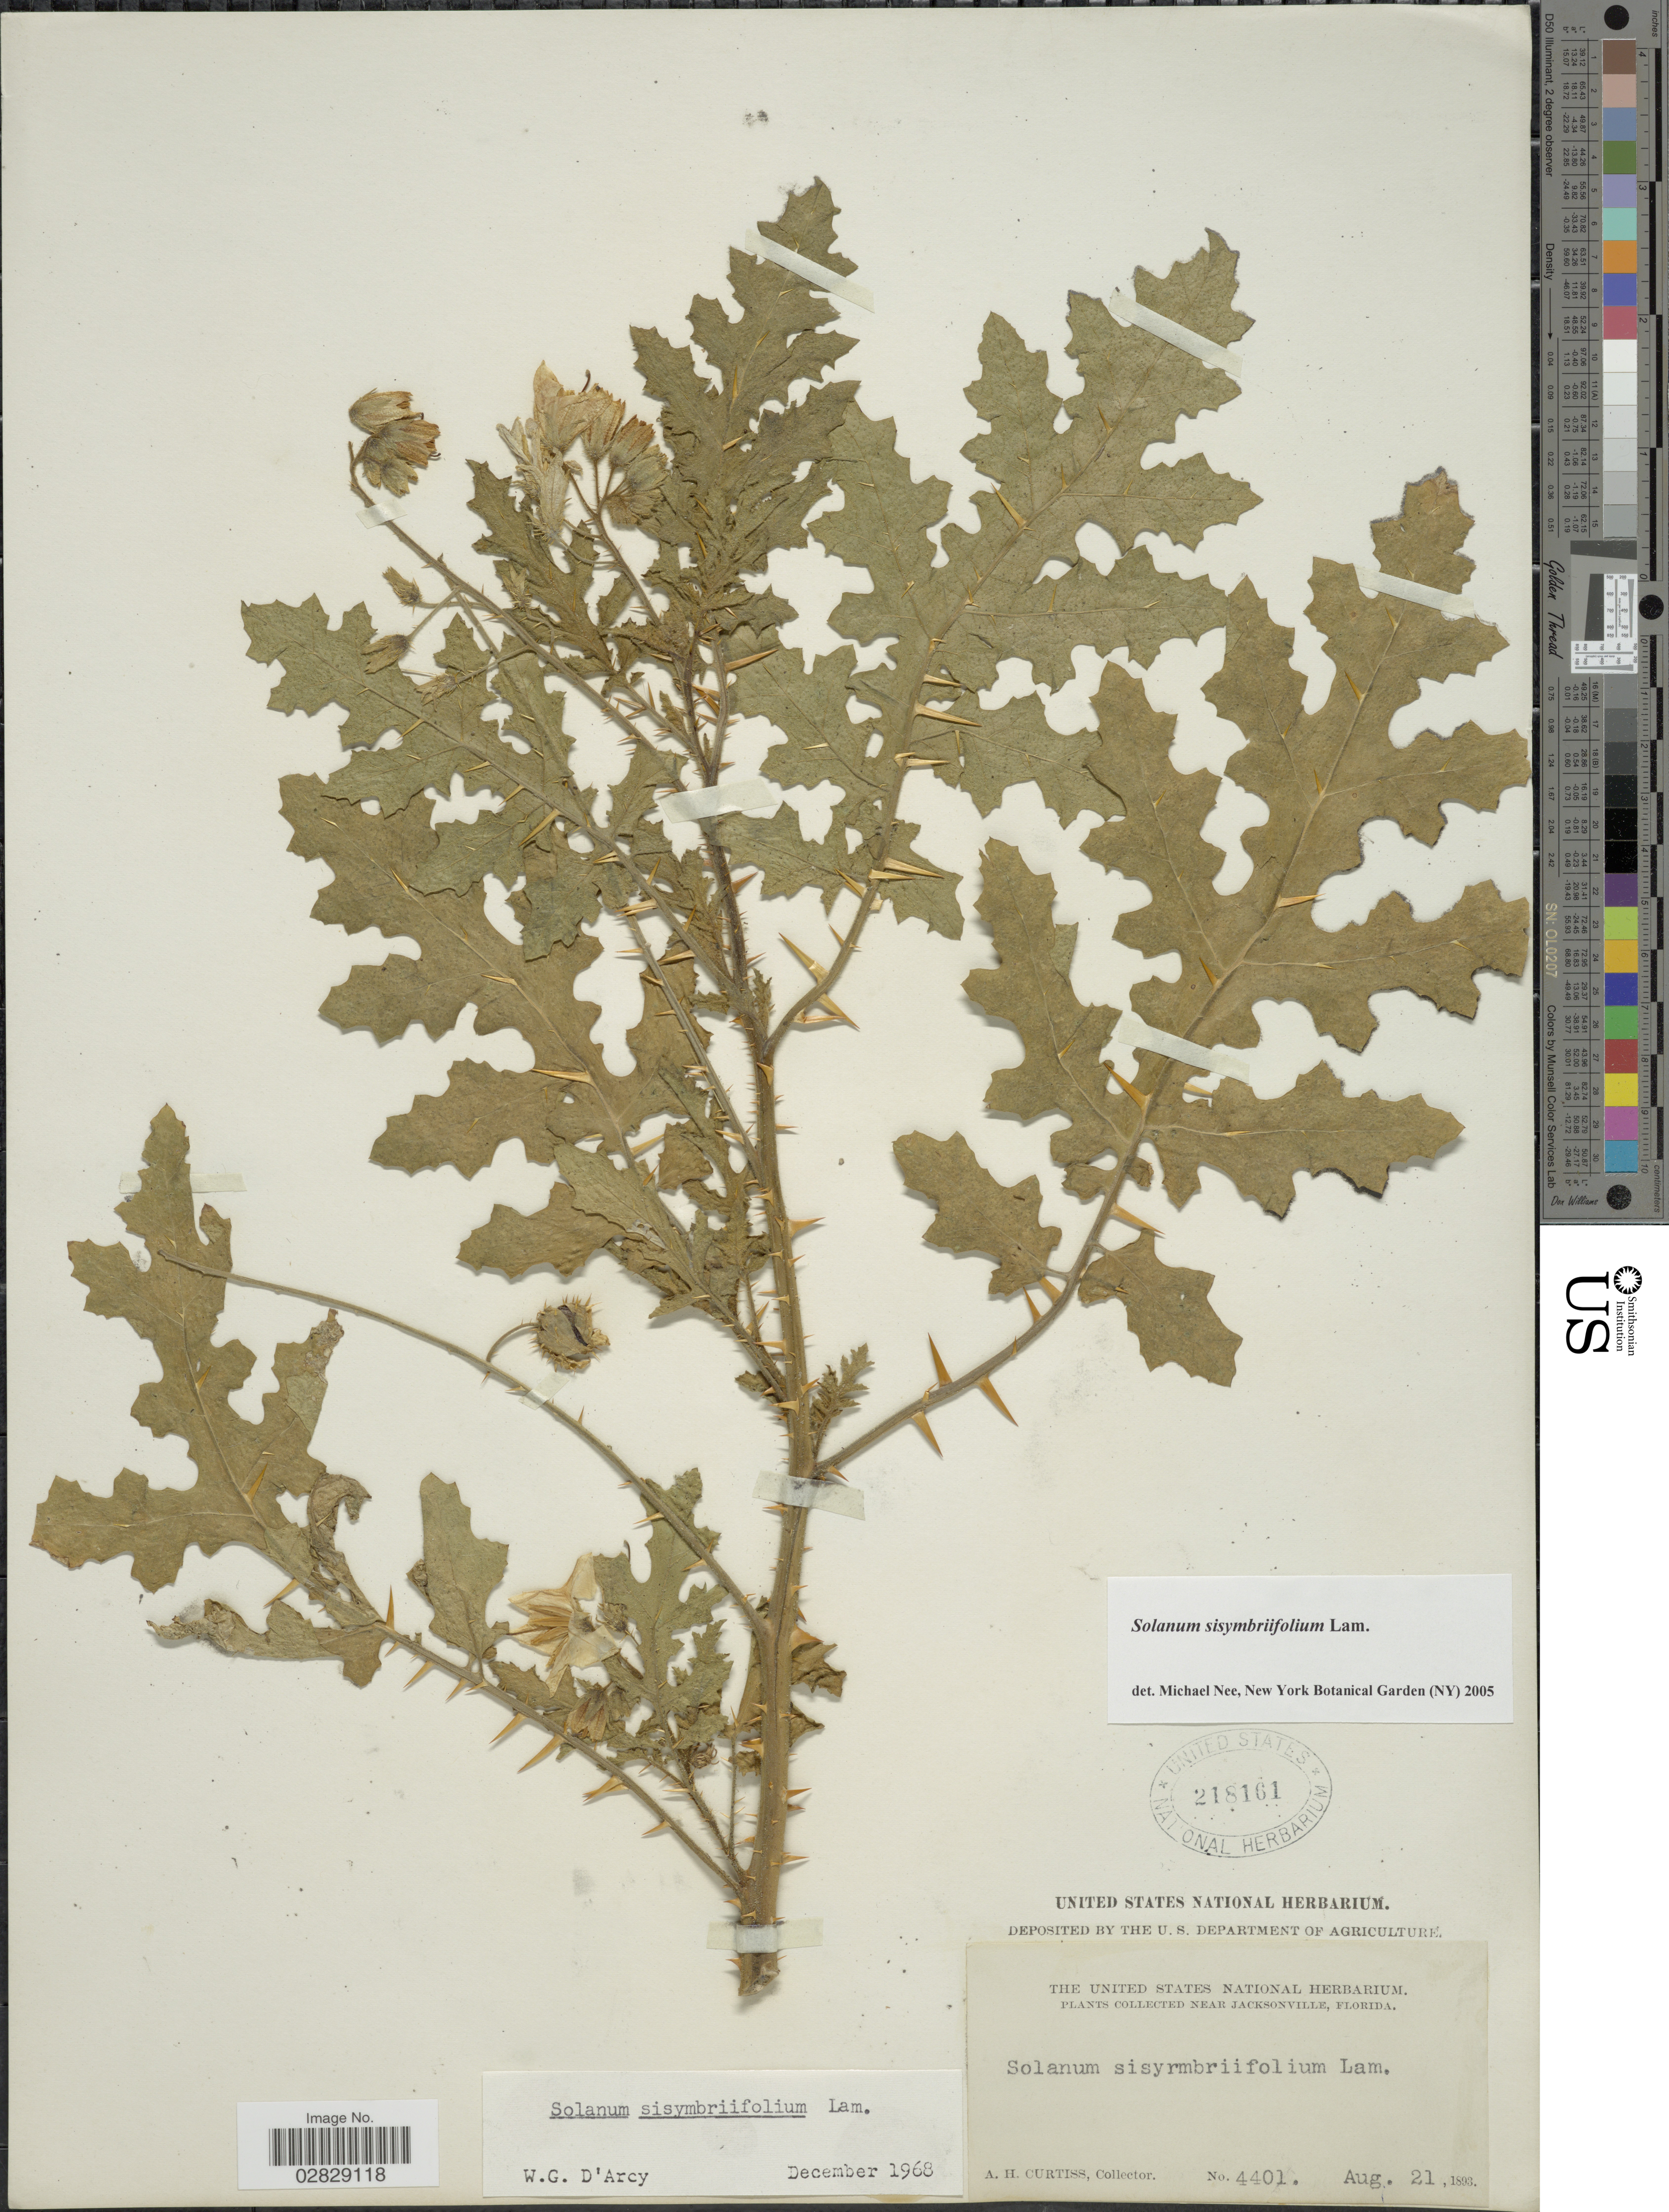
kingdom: Plantae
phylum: Tracheophyta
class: Magnoliopsida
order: Solanales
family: Solanaceae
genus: Solanum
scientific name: Solanum sisymbrifolium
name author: Lam.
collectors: A. H. Curtiss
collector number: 4401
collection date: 1893-08-21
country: United States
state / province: Florida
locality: Near Jacksonville.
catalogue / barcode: US 218161